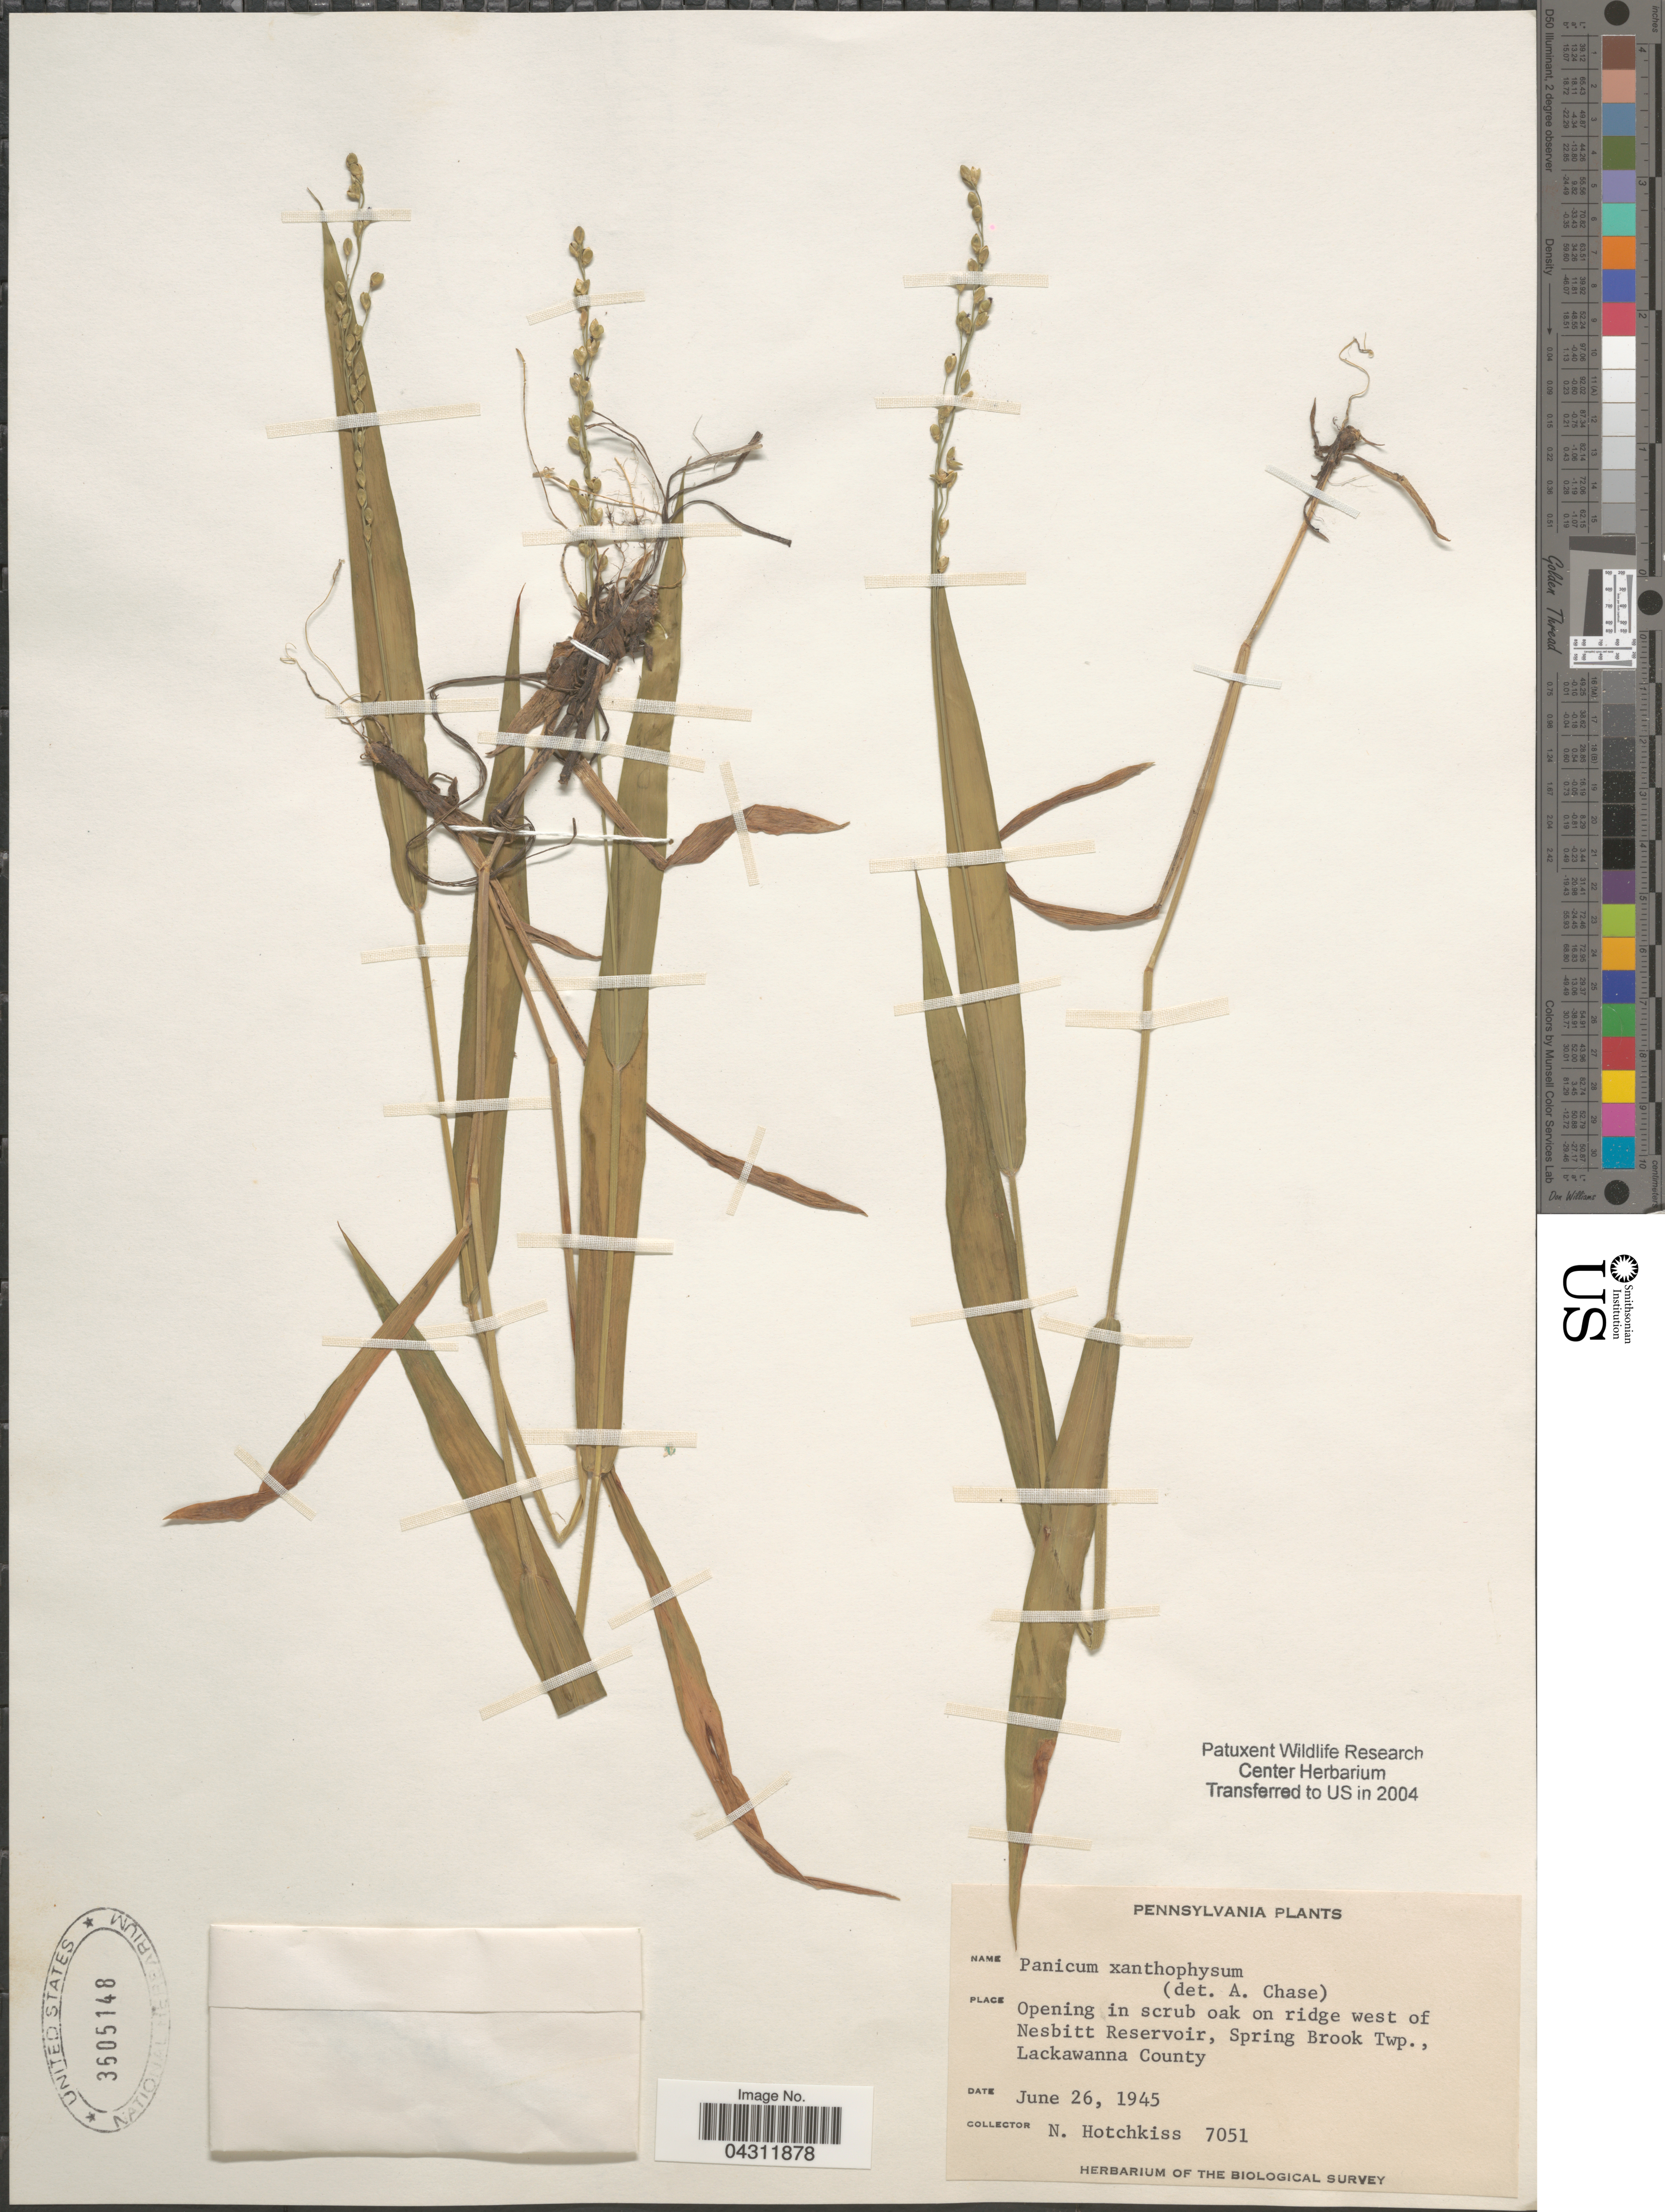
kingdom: Plantae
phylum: Tracheophyta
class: Liliopsida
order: Poales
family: Poaceae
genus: Dichanthelium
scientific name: Dichanthelium xanthophysum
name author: (A. Gray) Freckmann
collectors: N. Hotchkiss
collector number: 7051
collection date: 1945-06-26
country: United States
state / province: Pennsylvania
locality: Opening in scrub oak on ridge west of Nesbitt Reservoir, Spring Brook Twp., Lackawanna County. Biological Survey.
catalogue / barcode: US 3605148